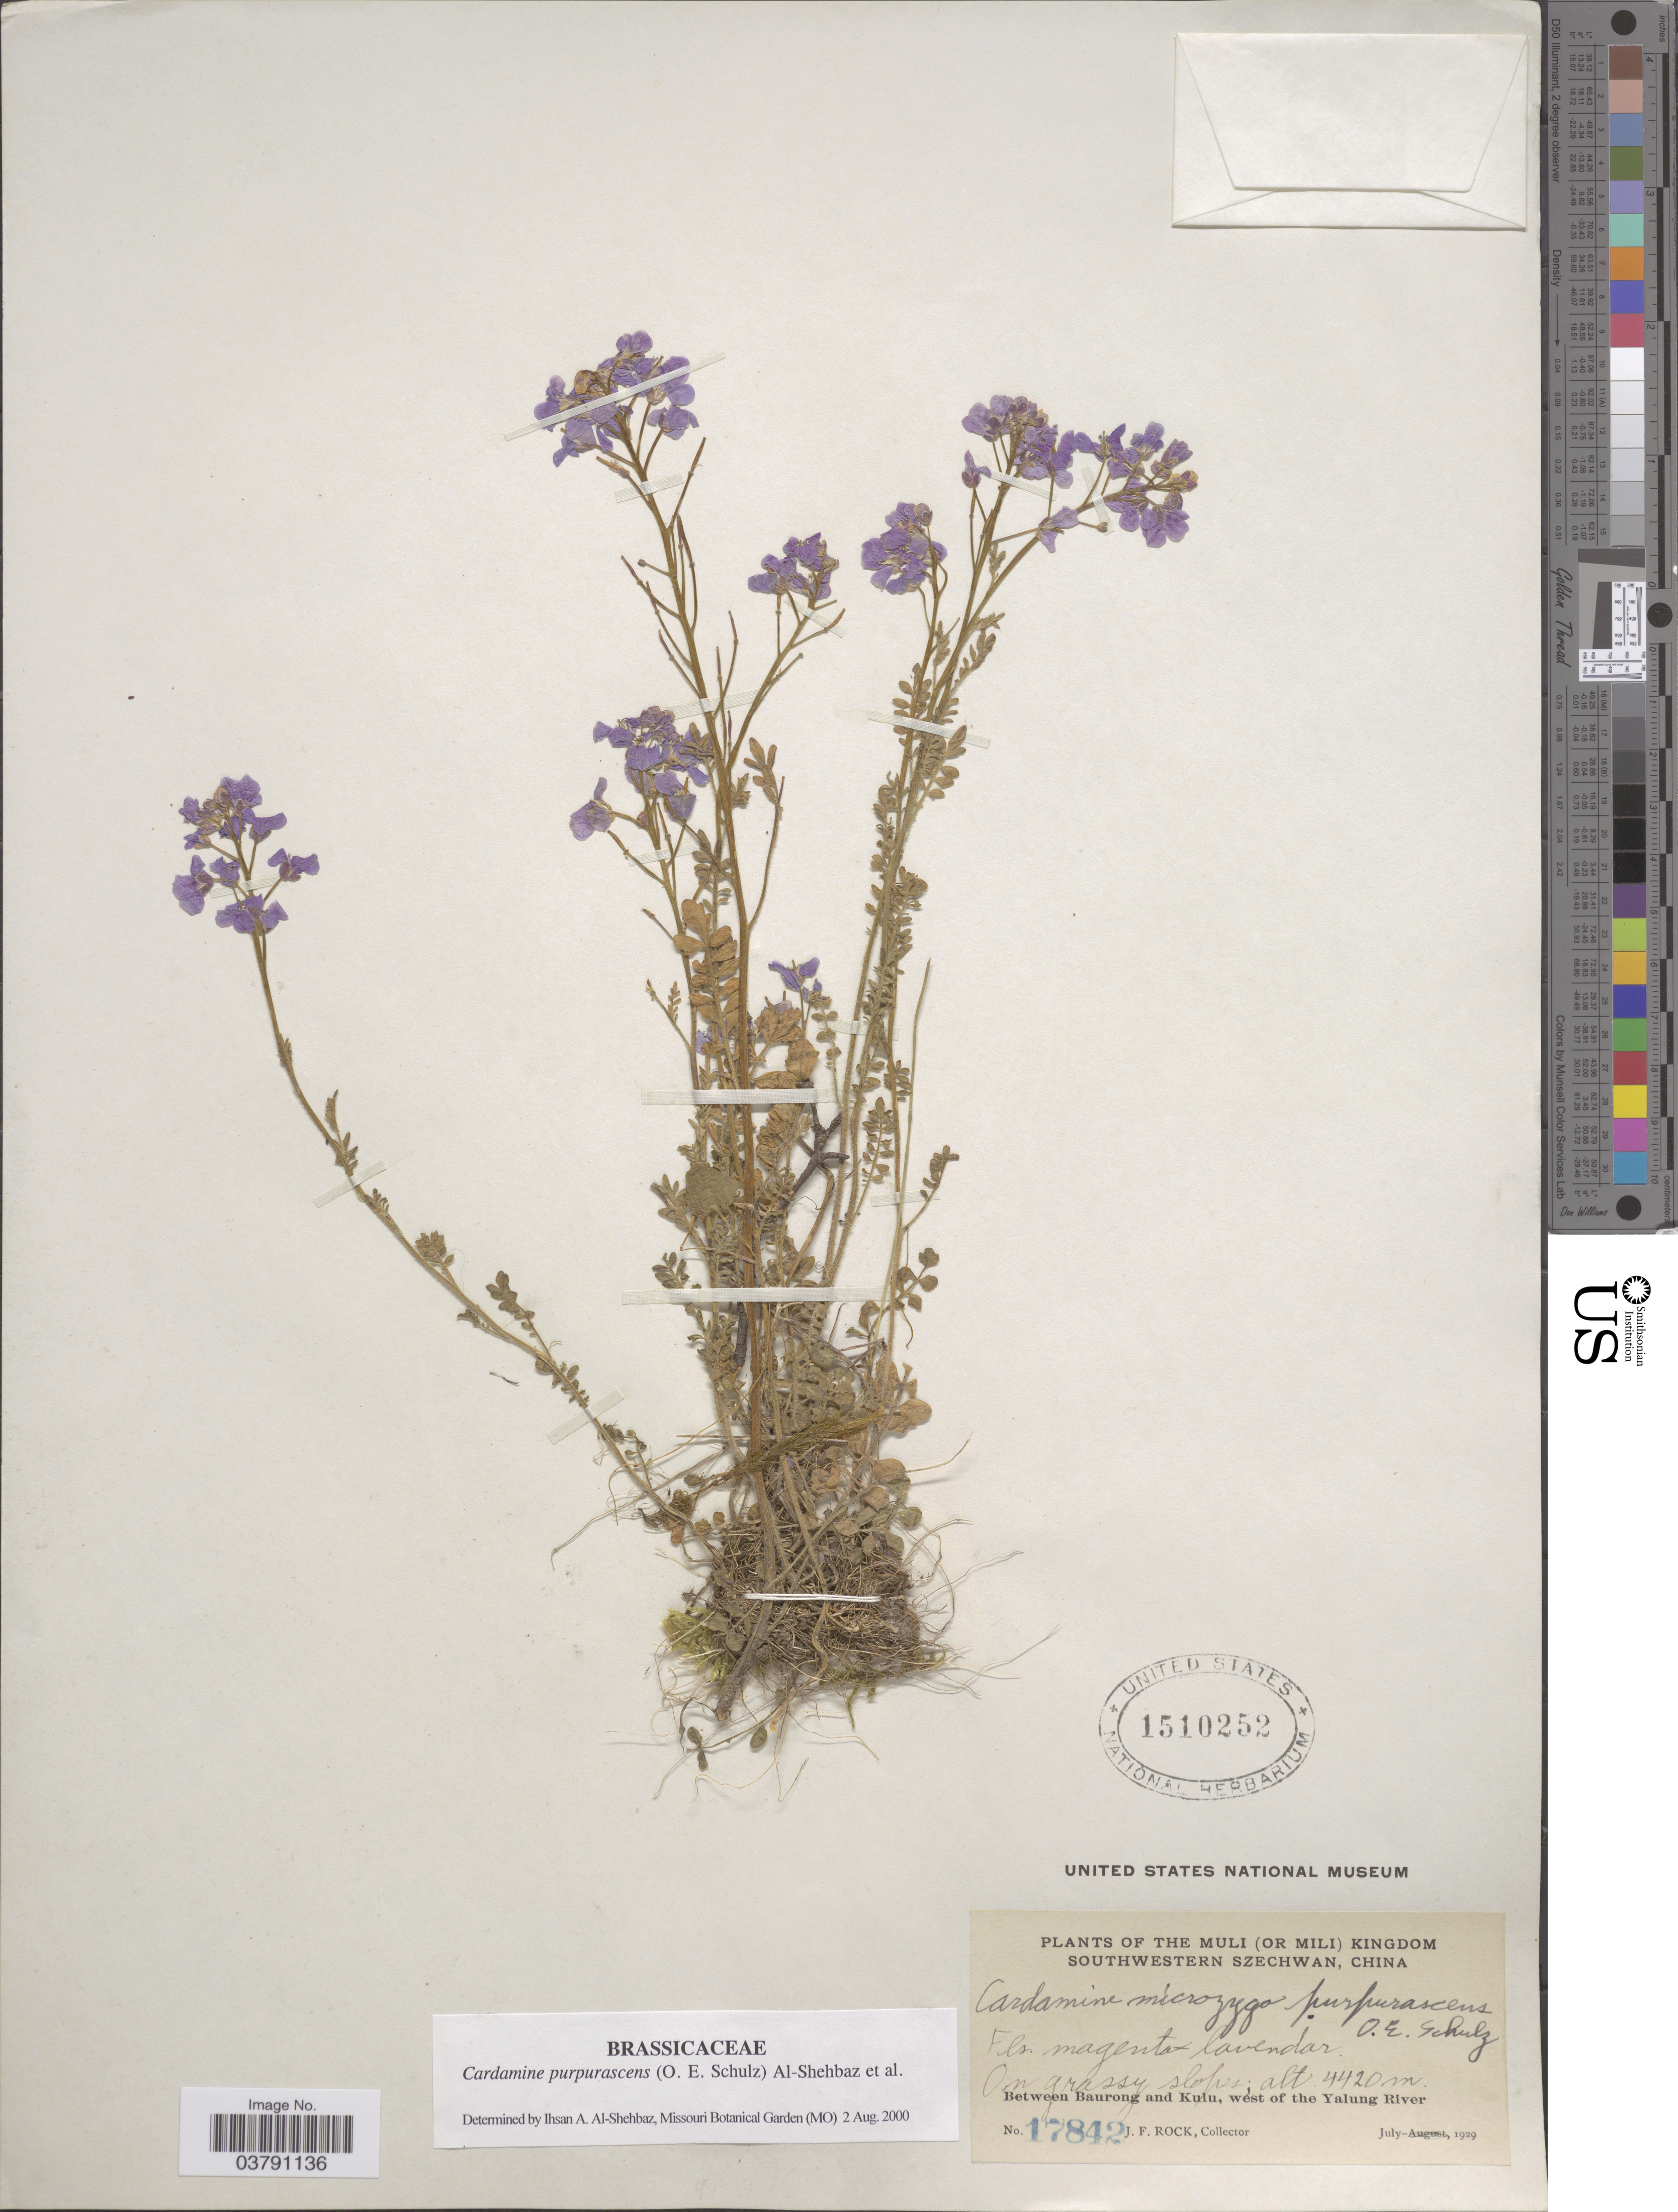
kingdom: Plantae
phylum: Tracheophyta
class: Magnoliopsida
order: Brassicales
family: Brassicaceae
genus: Cardamine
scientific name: Cardamine purpurascens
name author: (O.E. Schulz) Al-Shehbaz & et al.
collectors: J. Rock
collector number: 17842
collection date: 1929-07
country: China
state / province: Sichuan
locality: The Muli (or Mili) Kingdom Southwestern Szechwan. Between Baurong and Kulu, west of The Yalung River.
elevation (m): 4420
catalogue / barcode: US 1510252